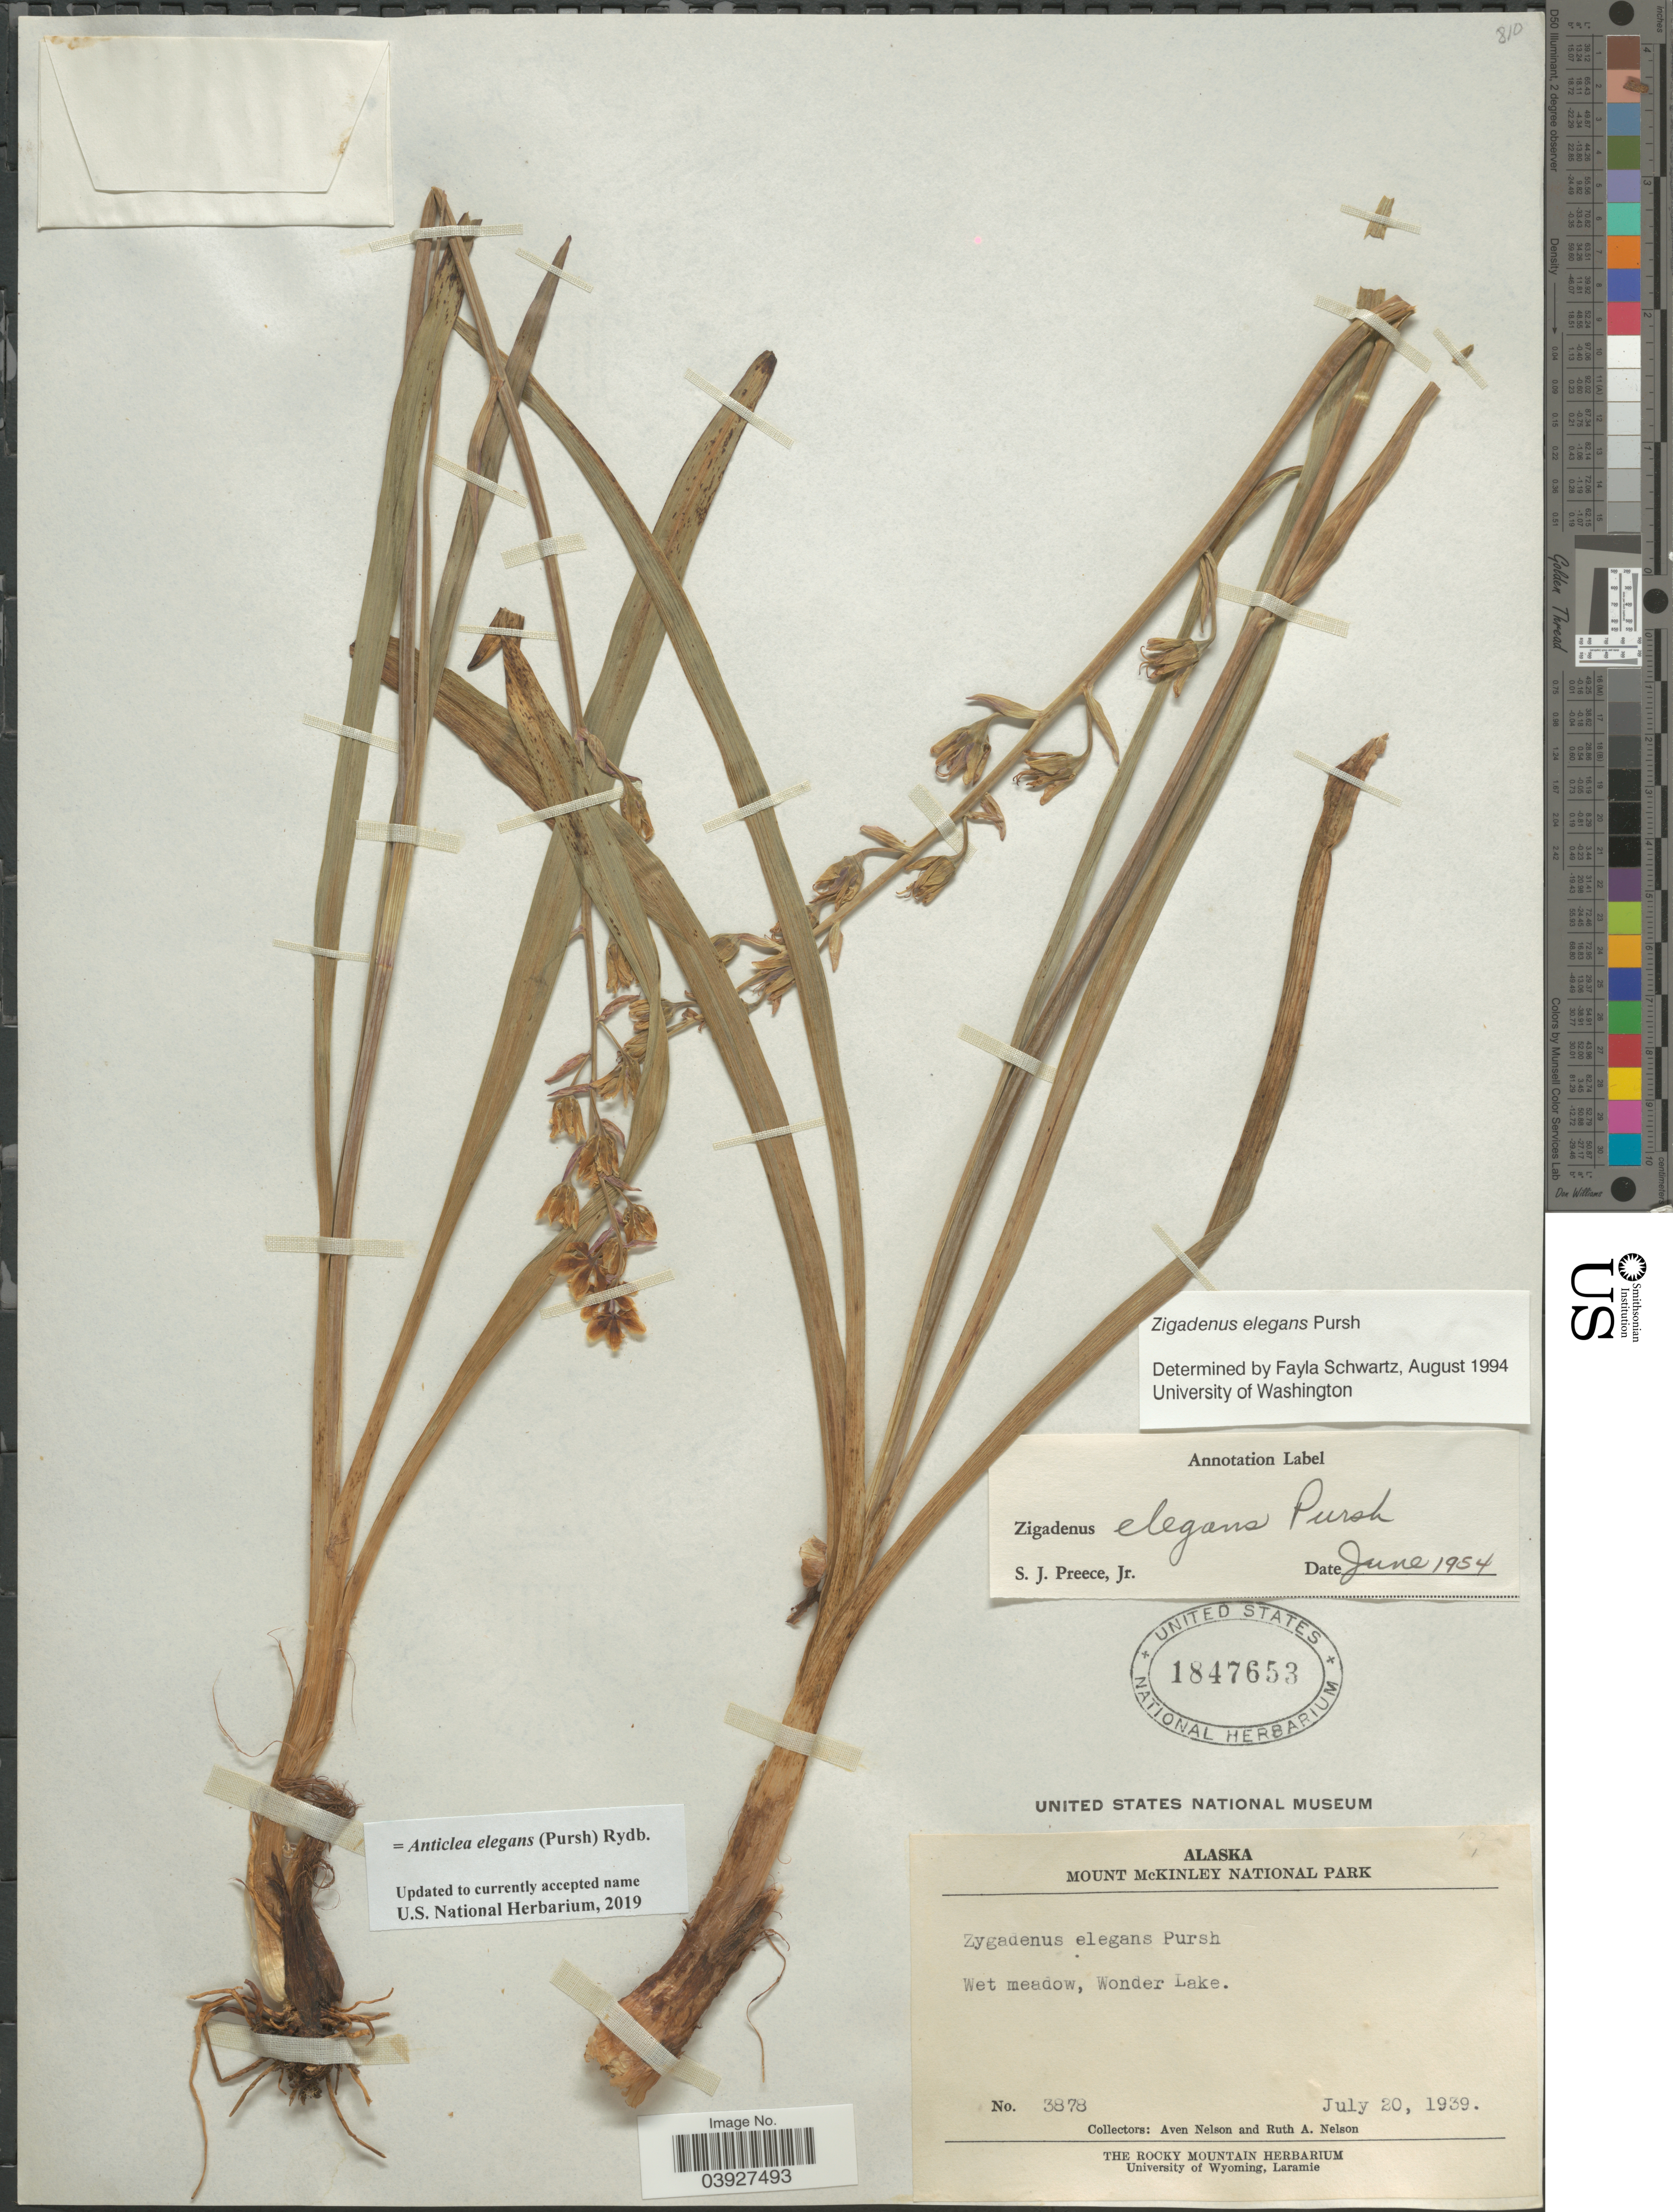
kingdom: Plantae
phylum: Tracheophyta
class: Liliopsida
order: Liliales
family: Melanthiaceae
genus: Anticlea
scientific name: Anticlea elegans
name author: (Pursh) Rydb.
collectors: A. Nelson & R. A. Nelson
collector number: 3878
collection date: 1939-07-20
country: United States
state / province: Alaska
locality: Mount McKinley National Park. Wet meadow, Wonder Lake.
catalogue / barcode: US 1847653